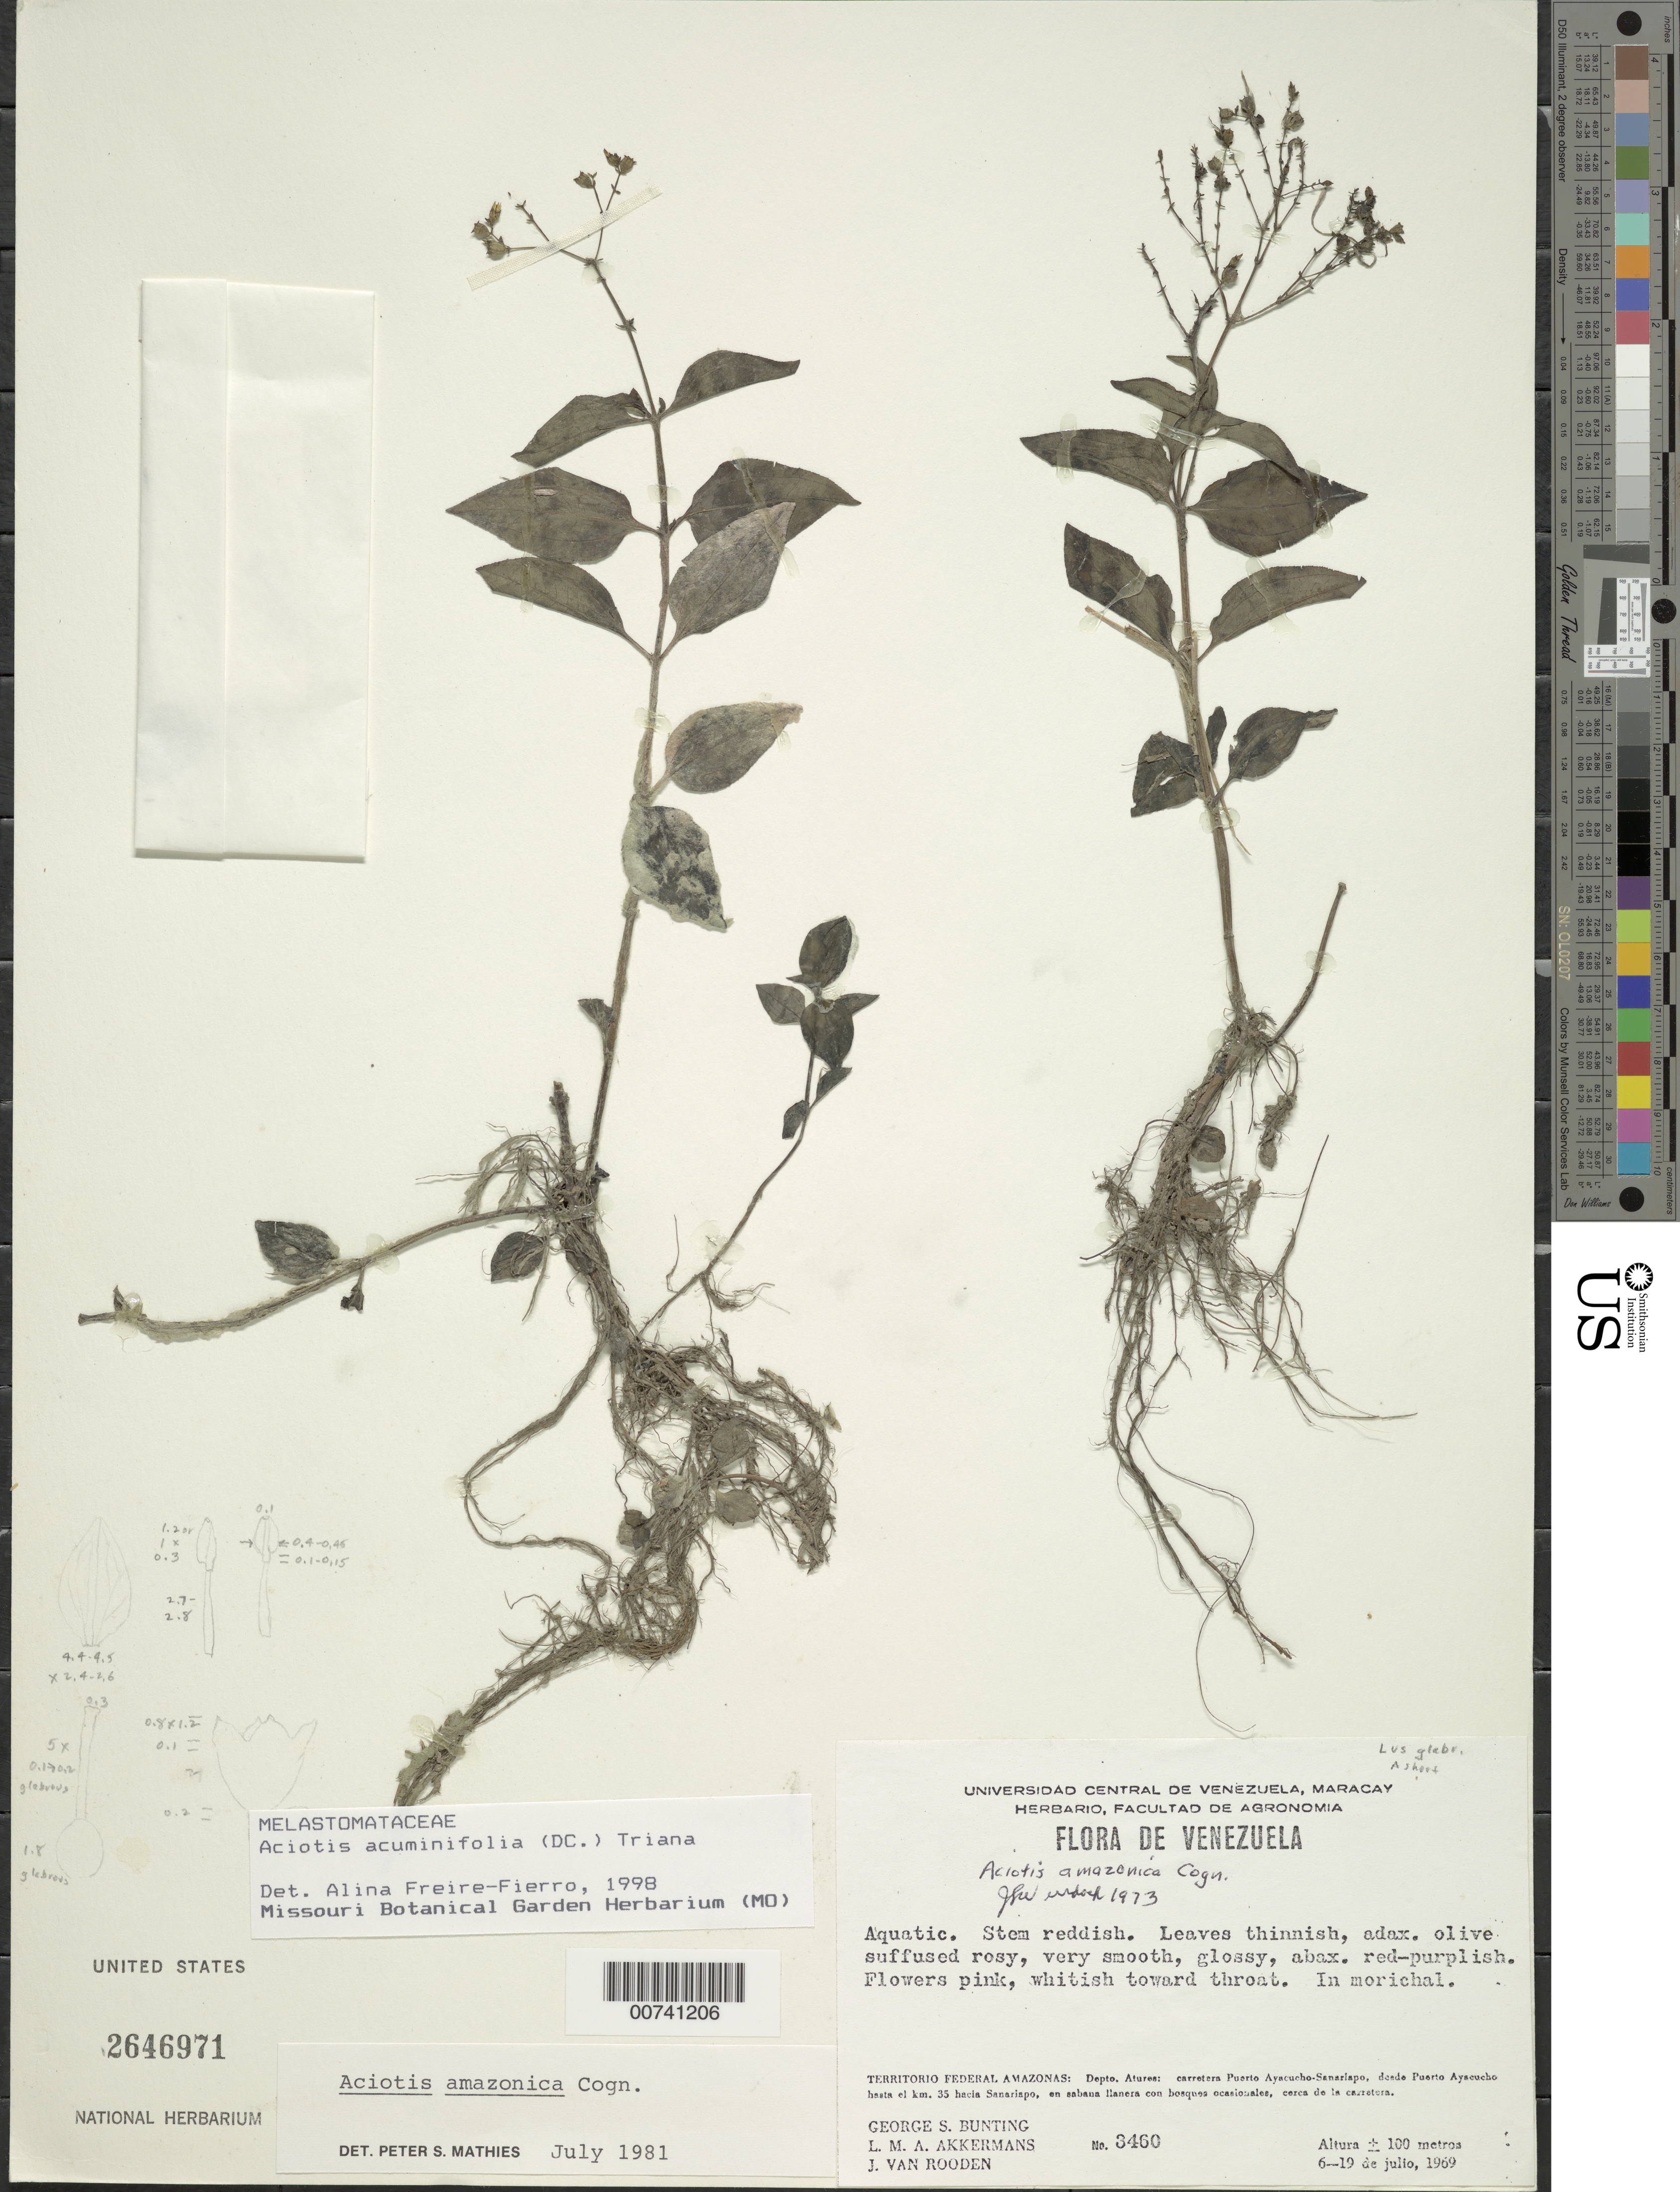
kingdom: Plantae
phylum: Tracheophyta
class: Magnoliopsida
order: Myrtales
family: Melastomataceae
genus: Aciotis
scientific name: Aciotis acuminifolia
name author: (Mart. ex DC.) Triana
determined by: Freire-Fierro, A.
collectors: G. S. Bunting, L. M. Akkermans & J. Van Rooden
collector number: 3460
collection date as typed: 6-Jul-69 to 19-Jul-69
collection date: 1969-07-06/1969-07-19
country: Venezuela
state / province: Amazonas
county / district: Atures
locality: Puerto Ayacucho to Sanariapo, desde Puerto Ayacucho hasta el km 35 hacia Sanariapo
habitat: Morichal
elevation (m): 100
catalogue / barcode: US 2646971